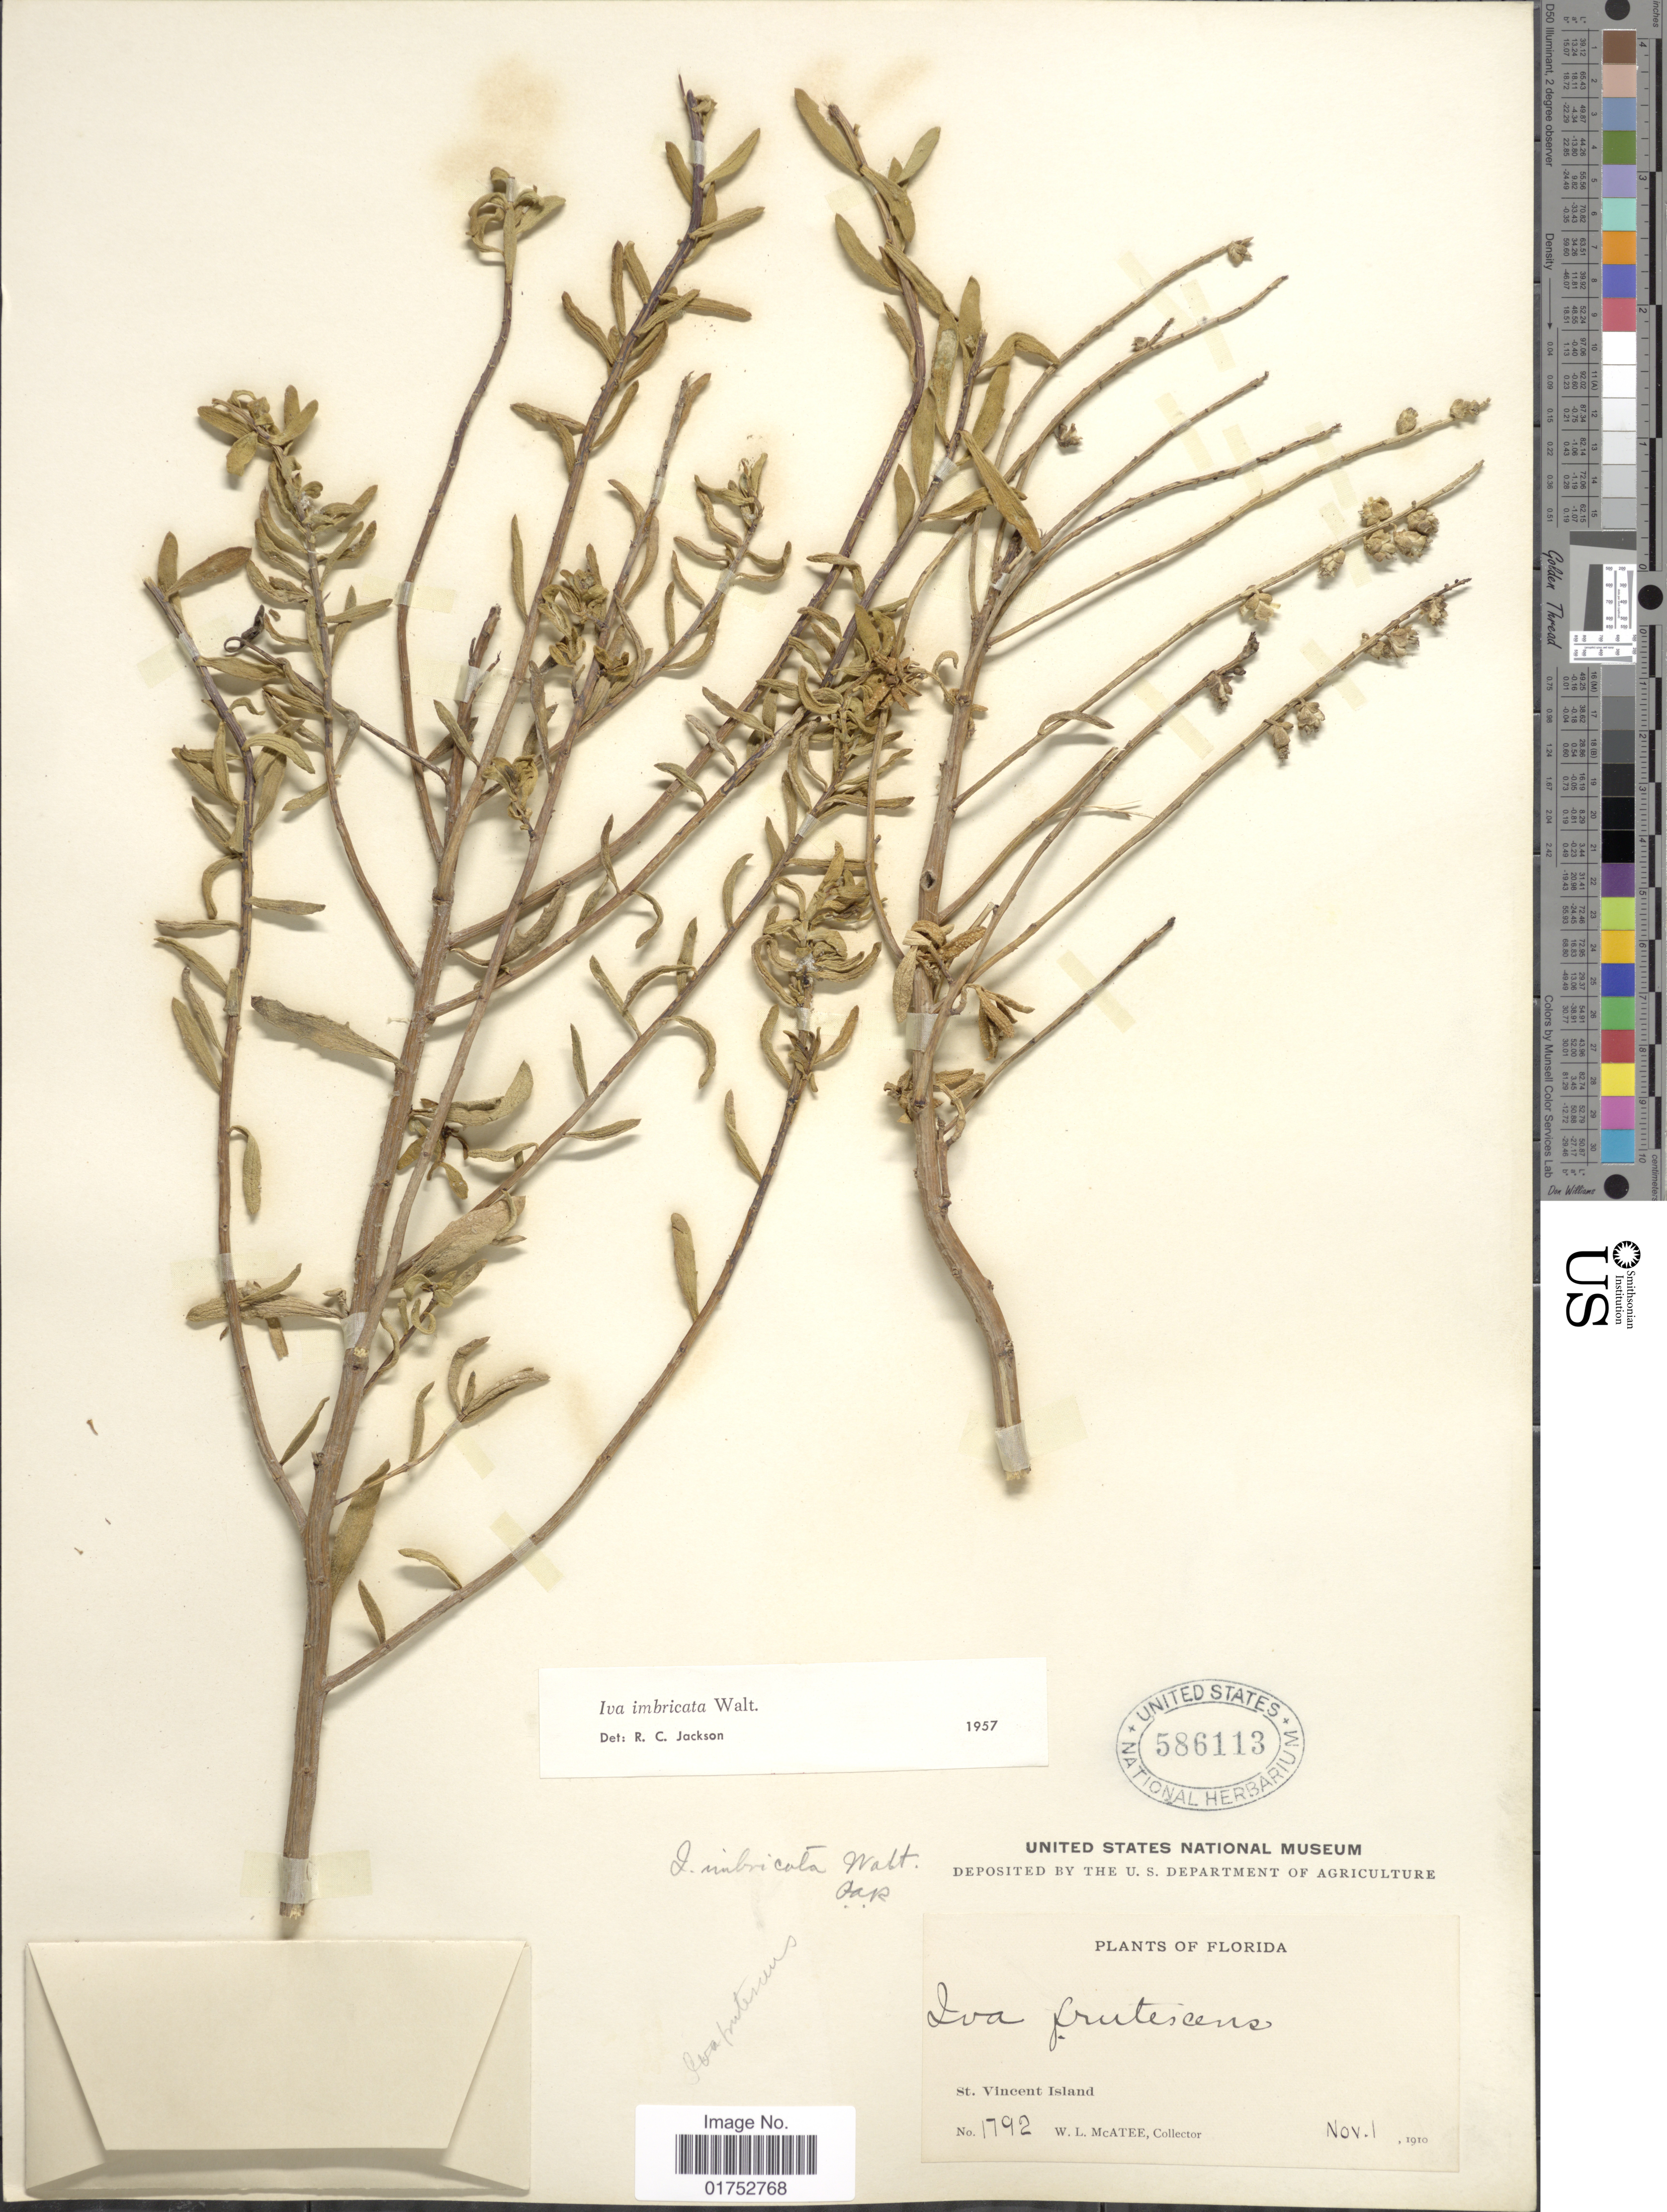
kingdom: Plantae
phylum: Tracheophyta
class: Magnoliopsida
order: Asterales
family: Asteraceae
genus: Iva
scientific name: Iva imbricata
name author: Walter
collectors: W. McAtee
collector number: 1792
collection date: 1910-11-01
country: United States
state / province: Florida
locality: St. Vincent Island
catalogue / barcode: US 586113